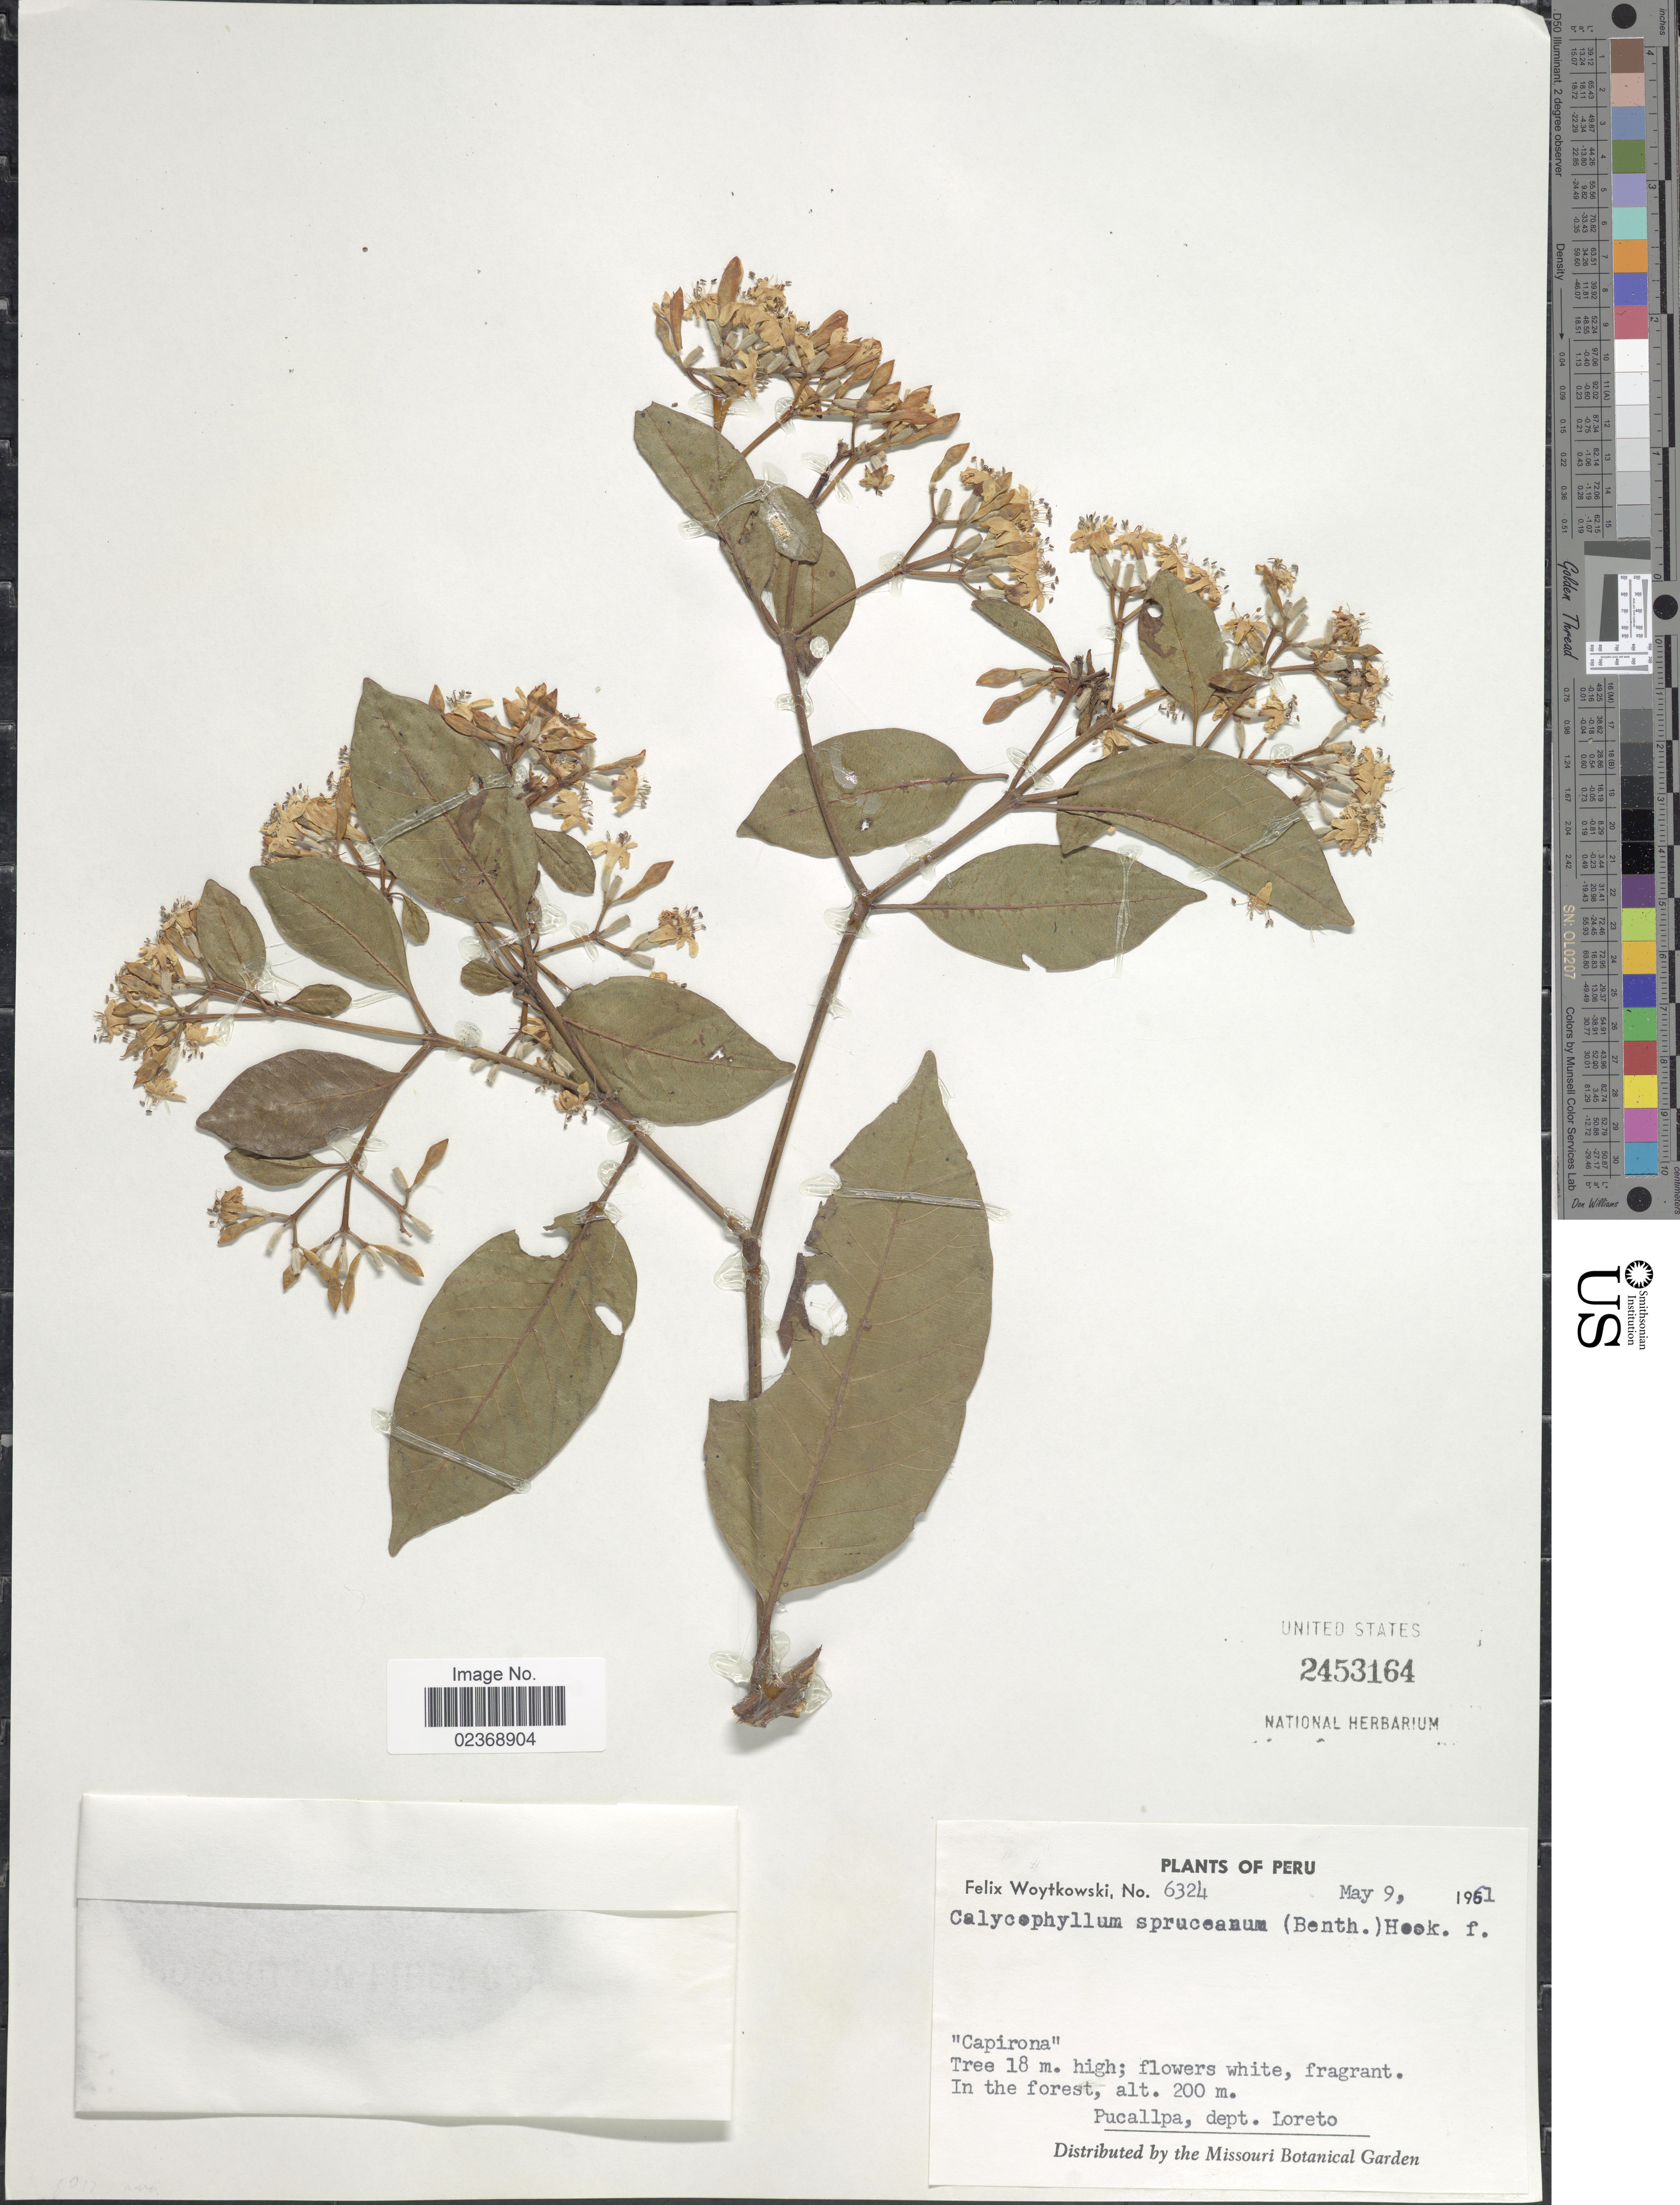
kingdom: Plantae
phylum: Tracheophyta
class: Magnoliopsida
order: Gentianales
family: Rubiaceae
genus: Calycophyllum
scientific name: Calycophyllum spruceanum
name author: (Benth.) Hook. f. ex K. Schum.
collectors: F. Woytkowski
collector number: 6324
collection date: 1961-05-09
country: Peru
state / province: Loreto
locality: In the forest, Pucallpa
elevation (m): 200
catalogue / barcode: US 2453164